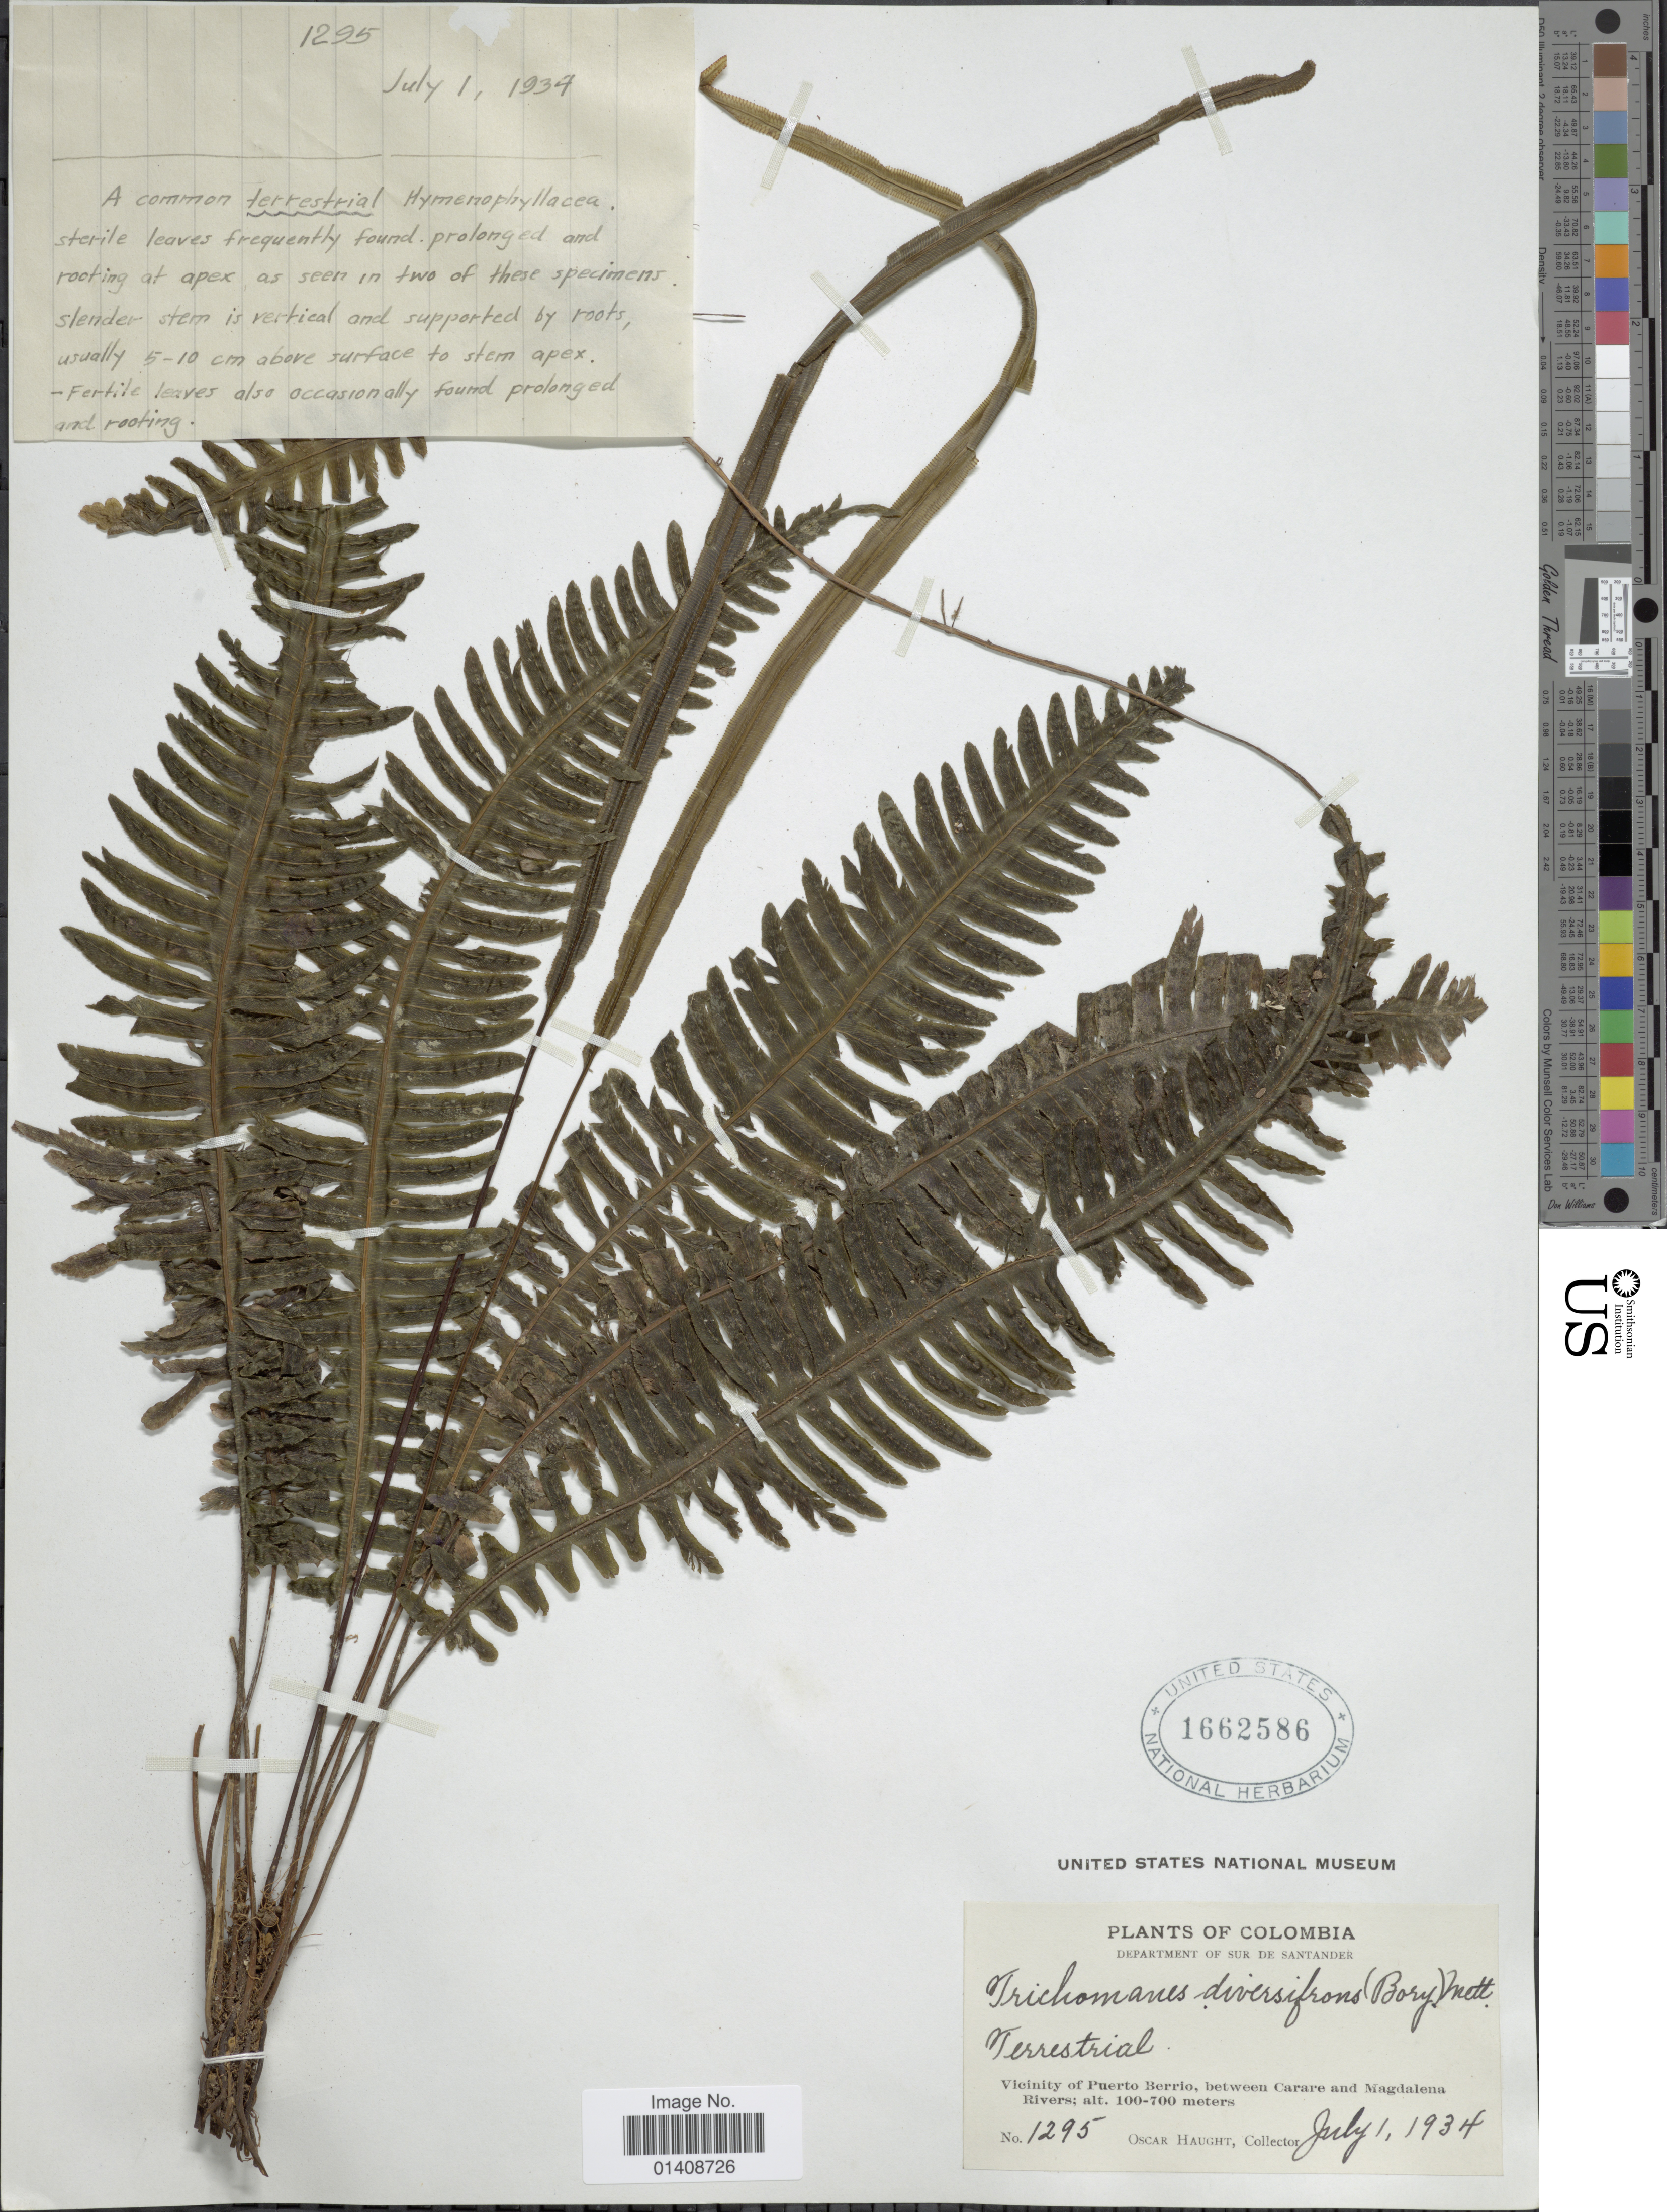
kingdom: Plantae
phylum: Tracheophyta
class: Polypodiopsida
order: Hymenophyllales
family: Hymenophyllaceae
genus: Trichomanes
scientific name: Trichomanes diversifrons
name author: (Bory) Mett. ex Sadeb.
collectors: O. L. Haught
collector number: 1295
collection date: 1934-07-01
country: Colombia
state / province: Santander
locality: Vicinity of Puerto Berrio, between Carare and Magdalena rivers.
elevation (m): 100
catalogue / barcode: US 1662586